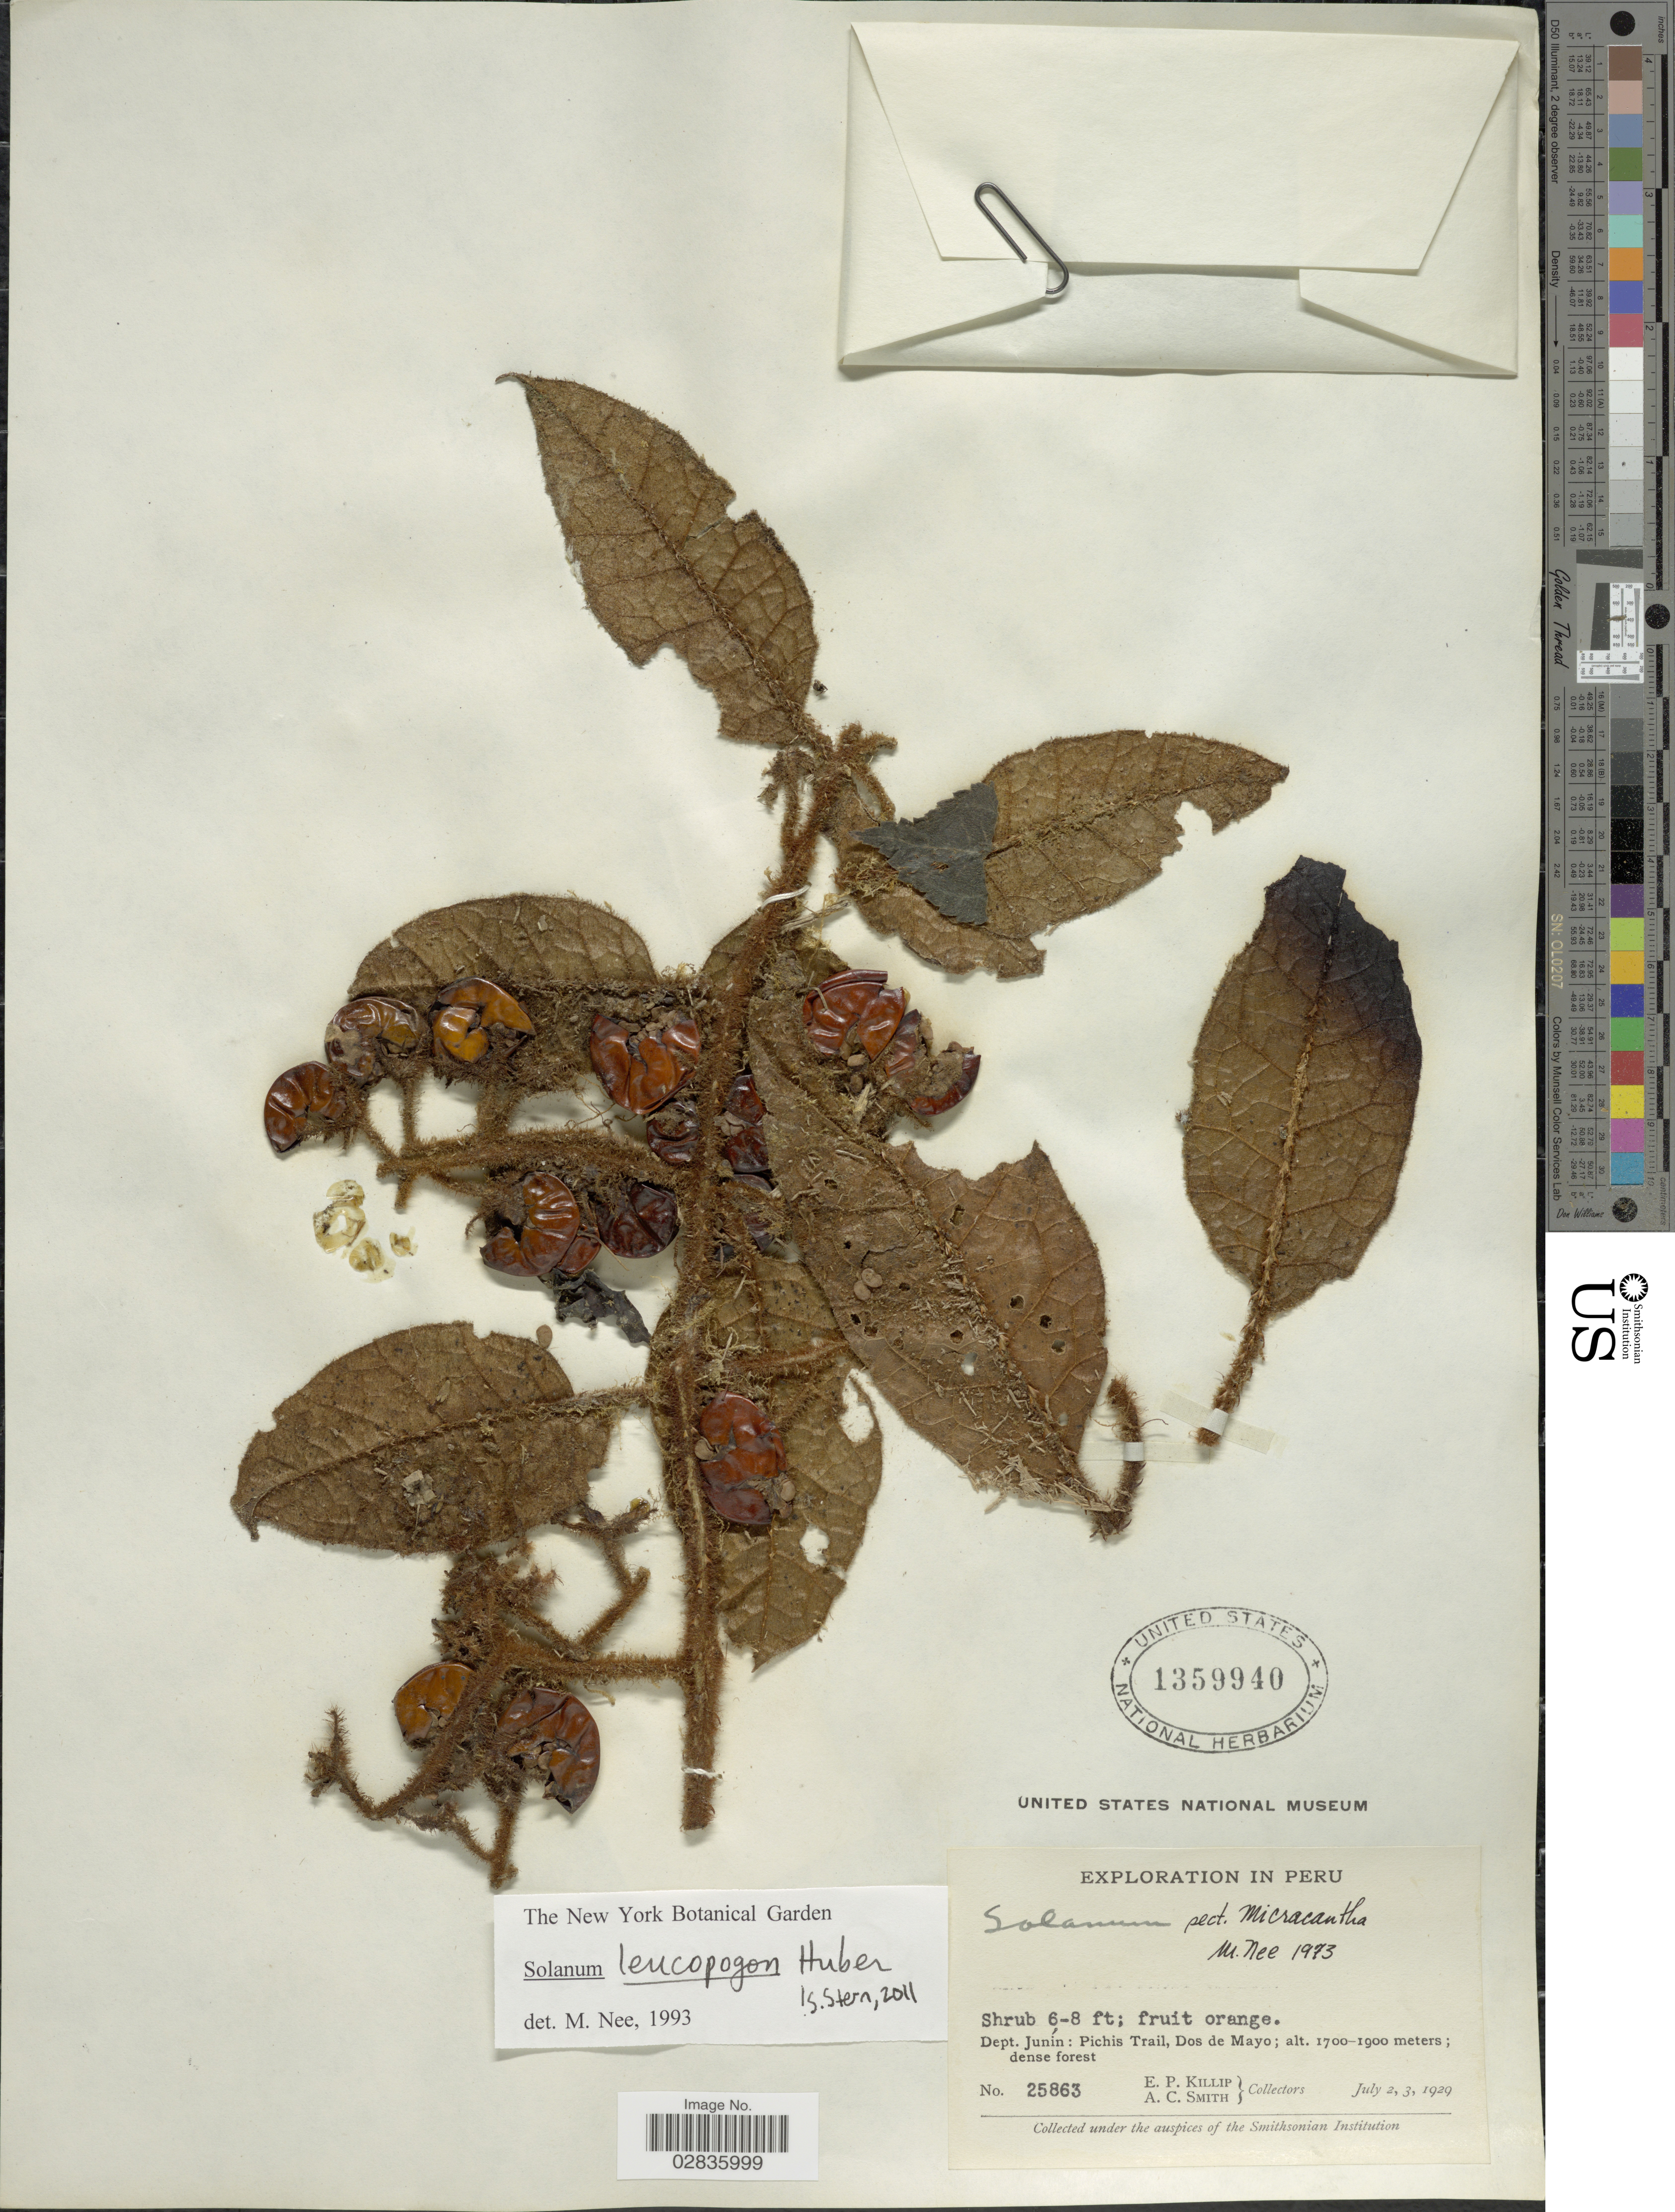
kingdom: Plantae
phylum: Tracheophyta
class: Magnoliopsida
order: Solanales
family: Solanaceae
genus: Solanum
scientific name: Solanum leucopogon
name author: Huber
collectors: E. P. Killip & A. C. Smith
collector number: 25863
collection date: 1929-07-02/1929-07-03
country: Peru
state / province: Junín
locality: Dept. Junín: Pichis Trail, Dos de Mayo.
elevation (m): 1700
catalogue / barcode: US 1359940